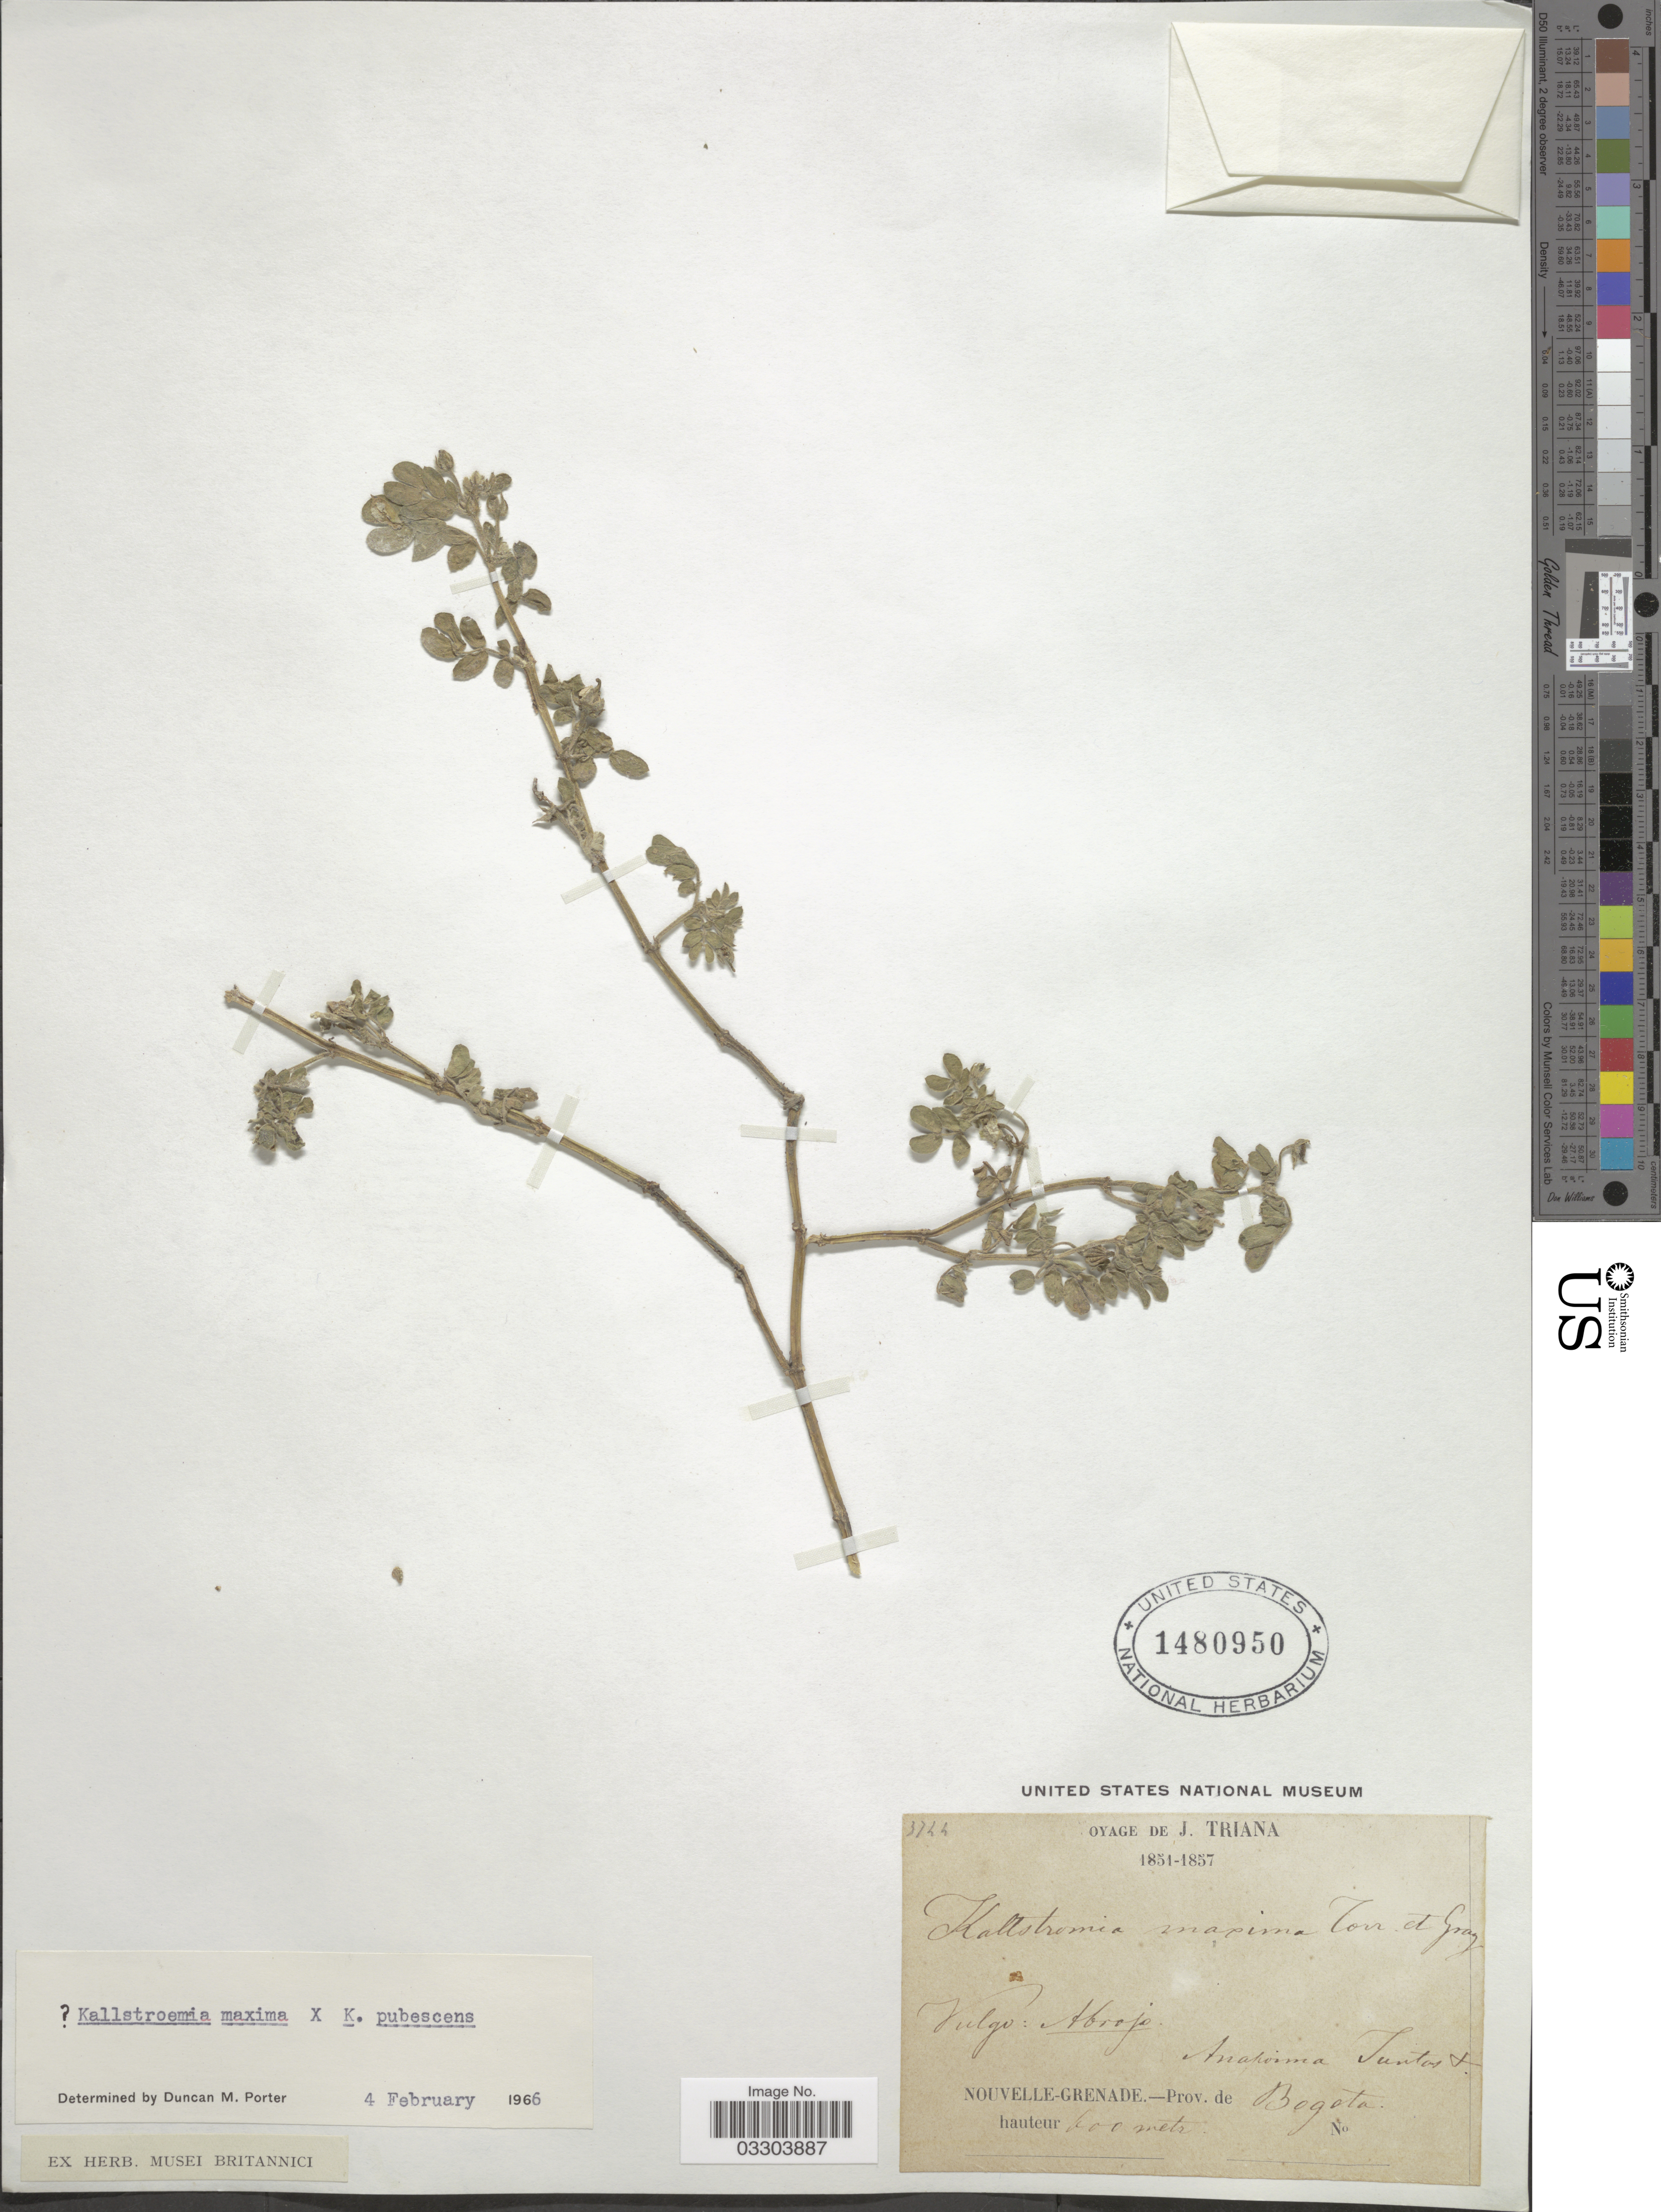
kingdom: Plantae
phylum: Tracheophyta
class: Magnoliopsida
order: Zygophyllales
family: Zygophyllaceae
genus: Kallstroemia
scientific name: Kallstroemia maxima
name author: (L.) Hook. & Arn.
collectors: J. Triana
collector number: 3744*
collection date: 1851/1857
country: Colombia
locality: Anapoima Santas. [interpreted] Nouvelle-Grenade. - Prov. de Bogota.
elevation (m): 600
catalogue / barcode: US 1480950